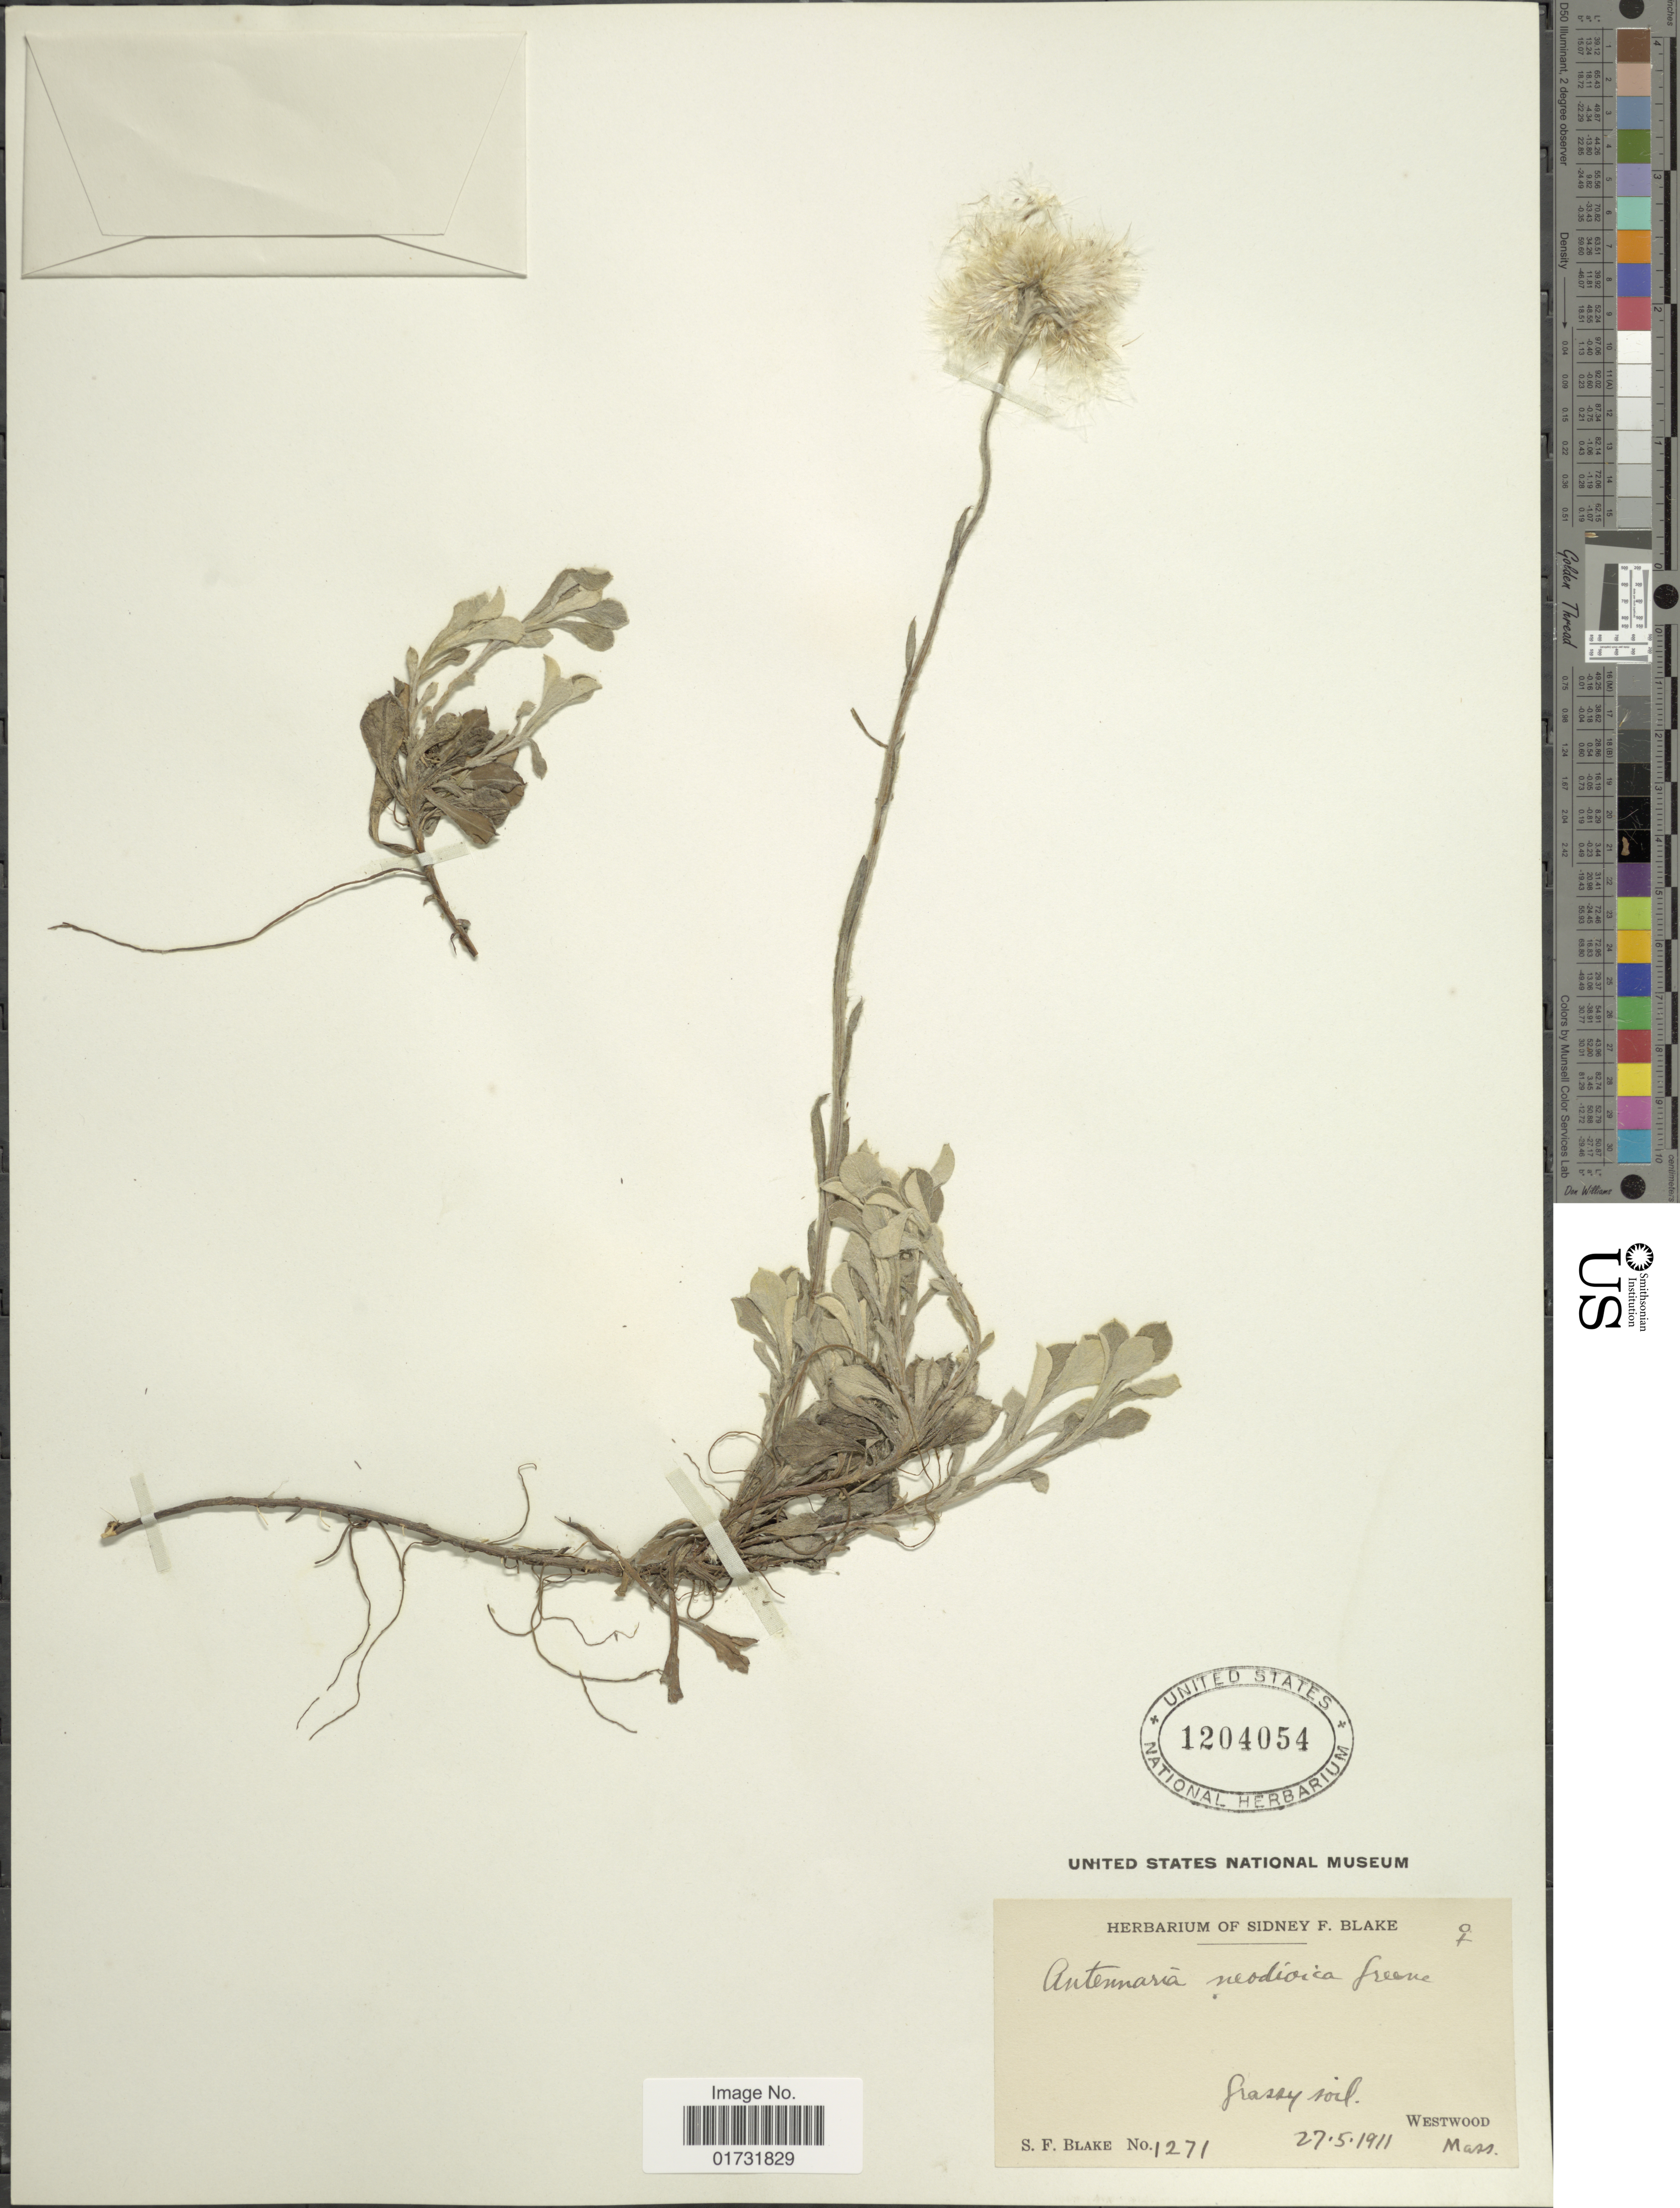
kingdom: Plantae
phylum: Tracheophyta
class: Magnoliopsida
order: Asterales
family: Asteraceae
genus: Antennaria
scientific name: Antennaria neodioica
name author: Greene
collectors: S. Blake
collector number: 1271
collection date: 1911-05-27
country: United States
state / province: Massachusetts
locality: Westwood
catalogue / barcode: US 1204054